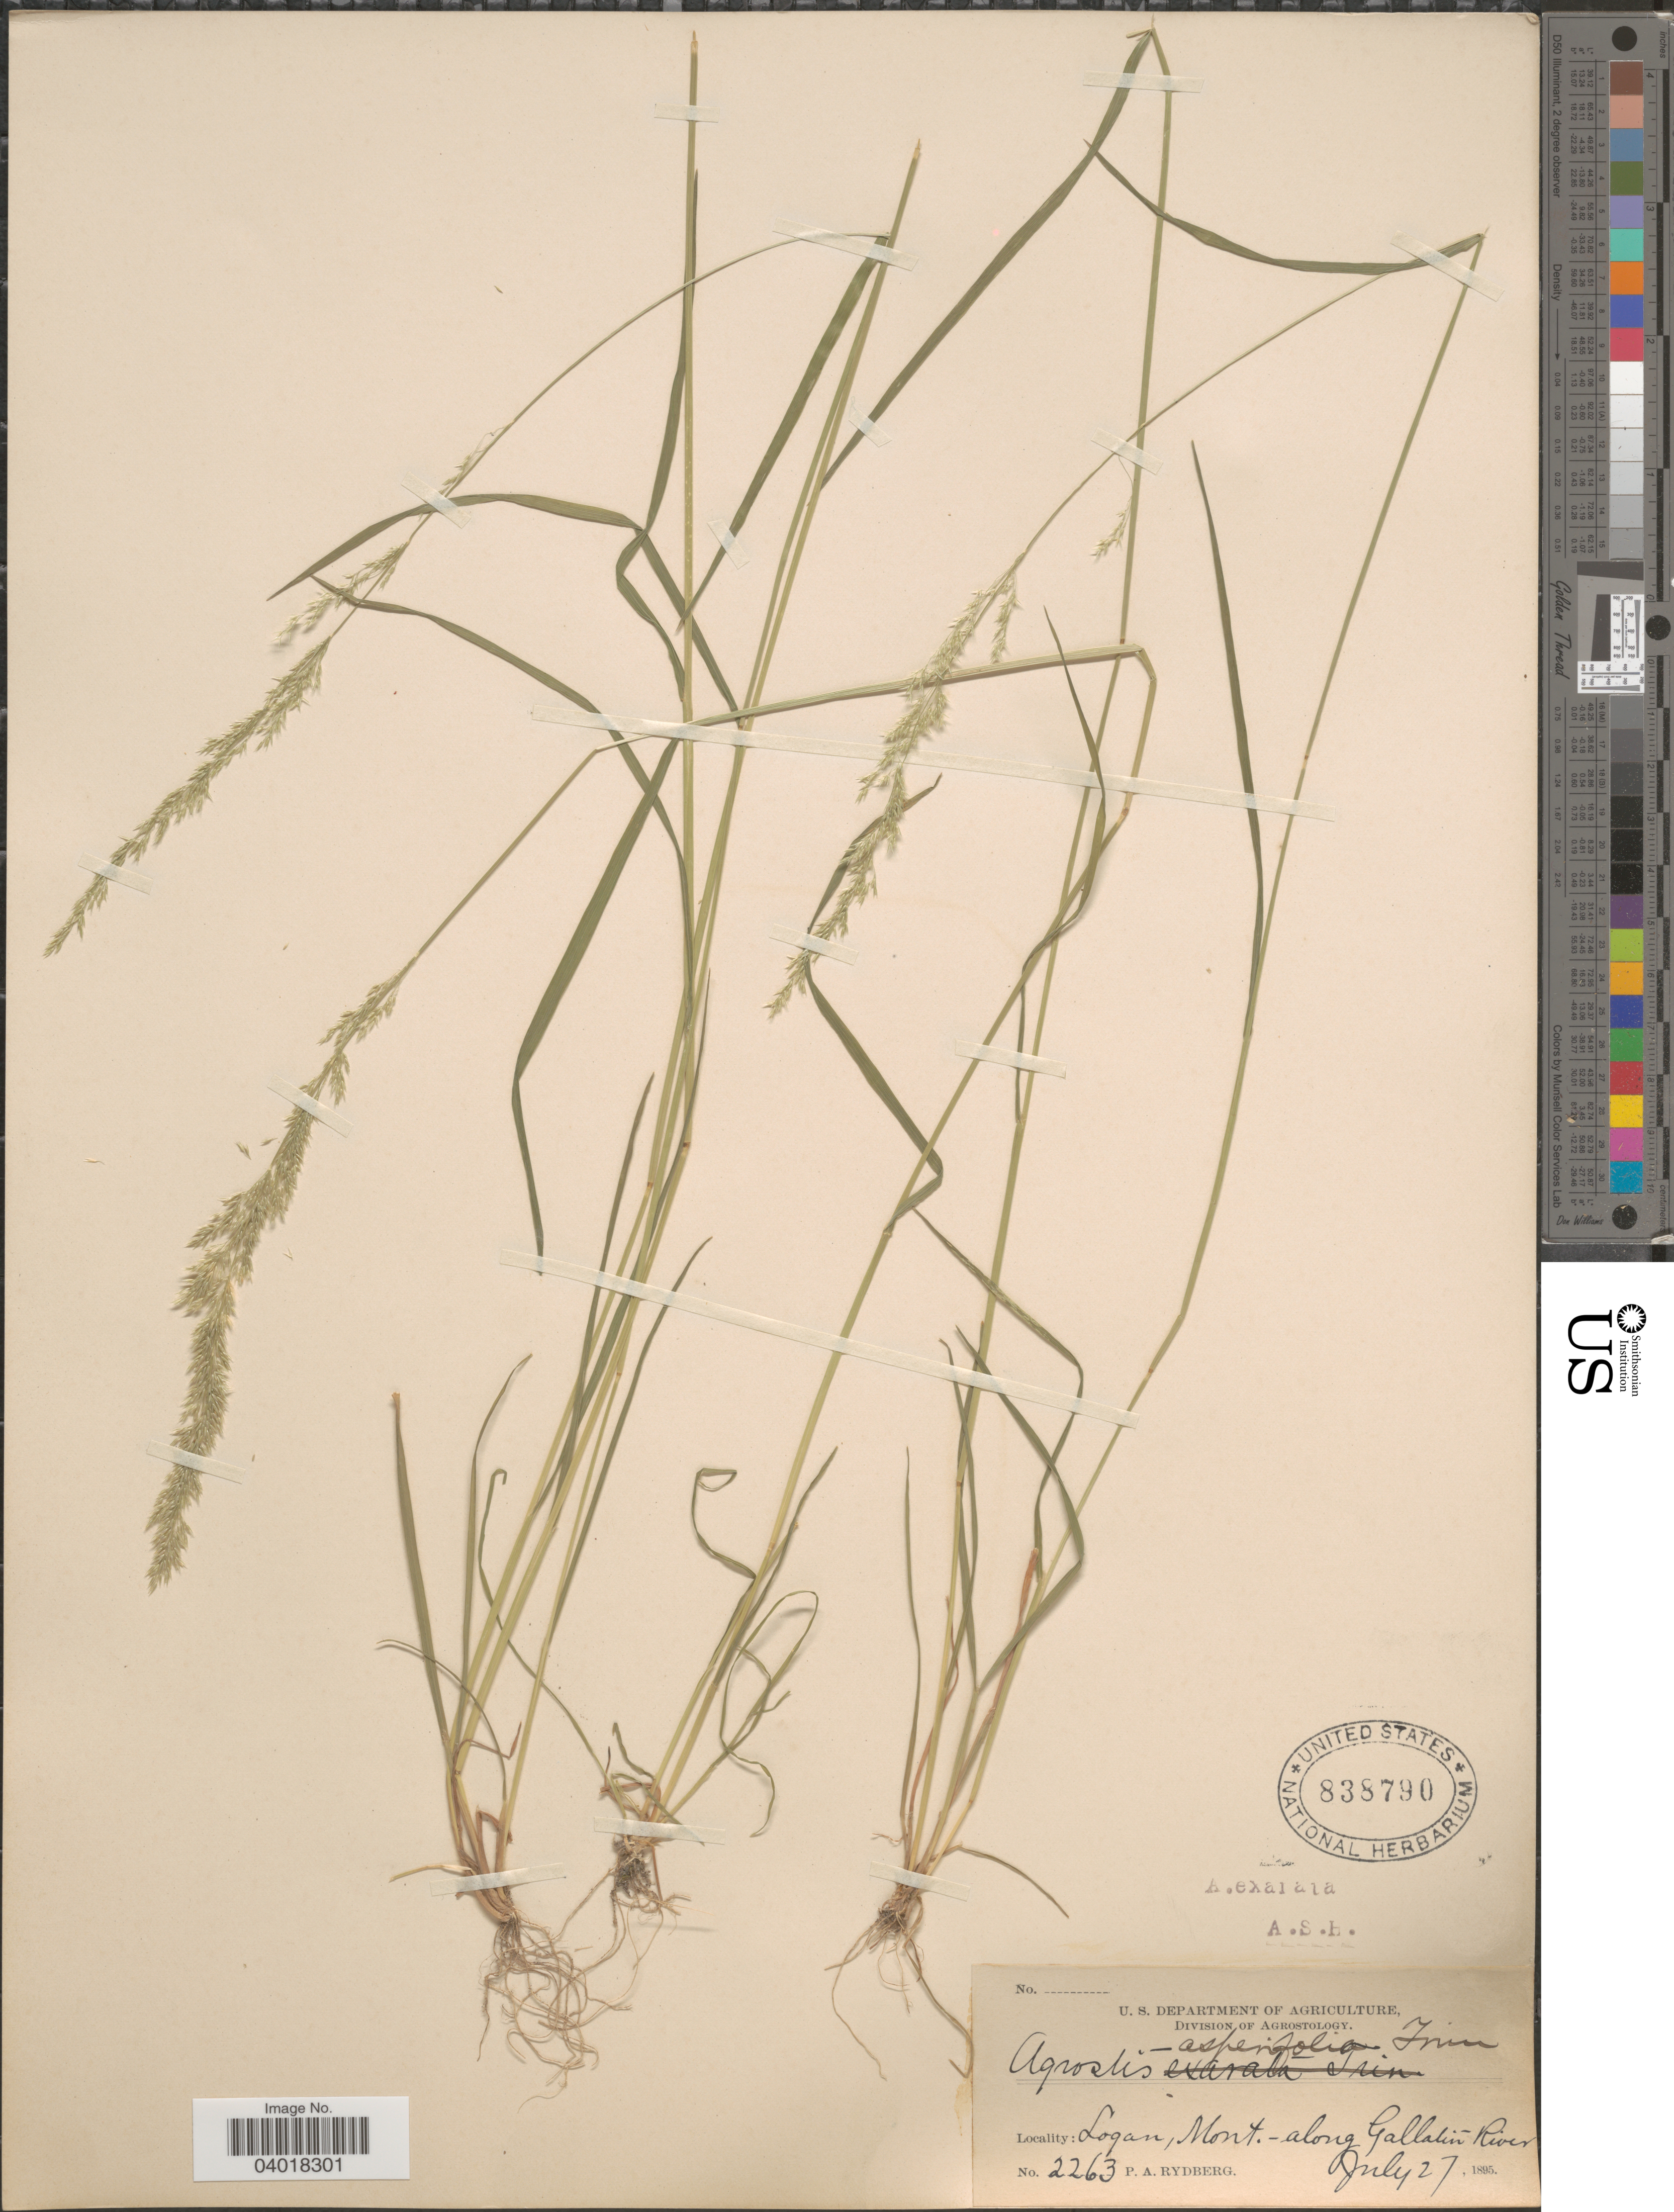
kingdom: Plantae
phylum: Tracheophyta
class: Liliopsida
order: Poales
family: Poaceae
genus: Agrostis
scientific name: Agrostis exarata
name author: Trin.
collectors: P. A. Rydberg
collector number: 2263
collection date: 1895-07-27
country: United States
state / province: Montana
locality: Logan, Mont. - along Gallatin River.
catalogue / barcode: US 838790